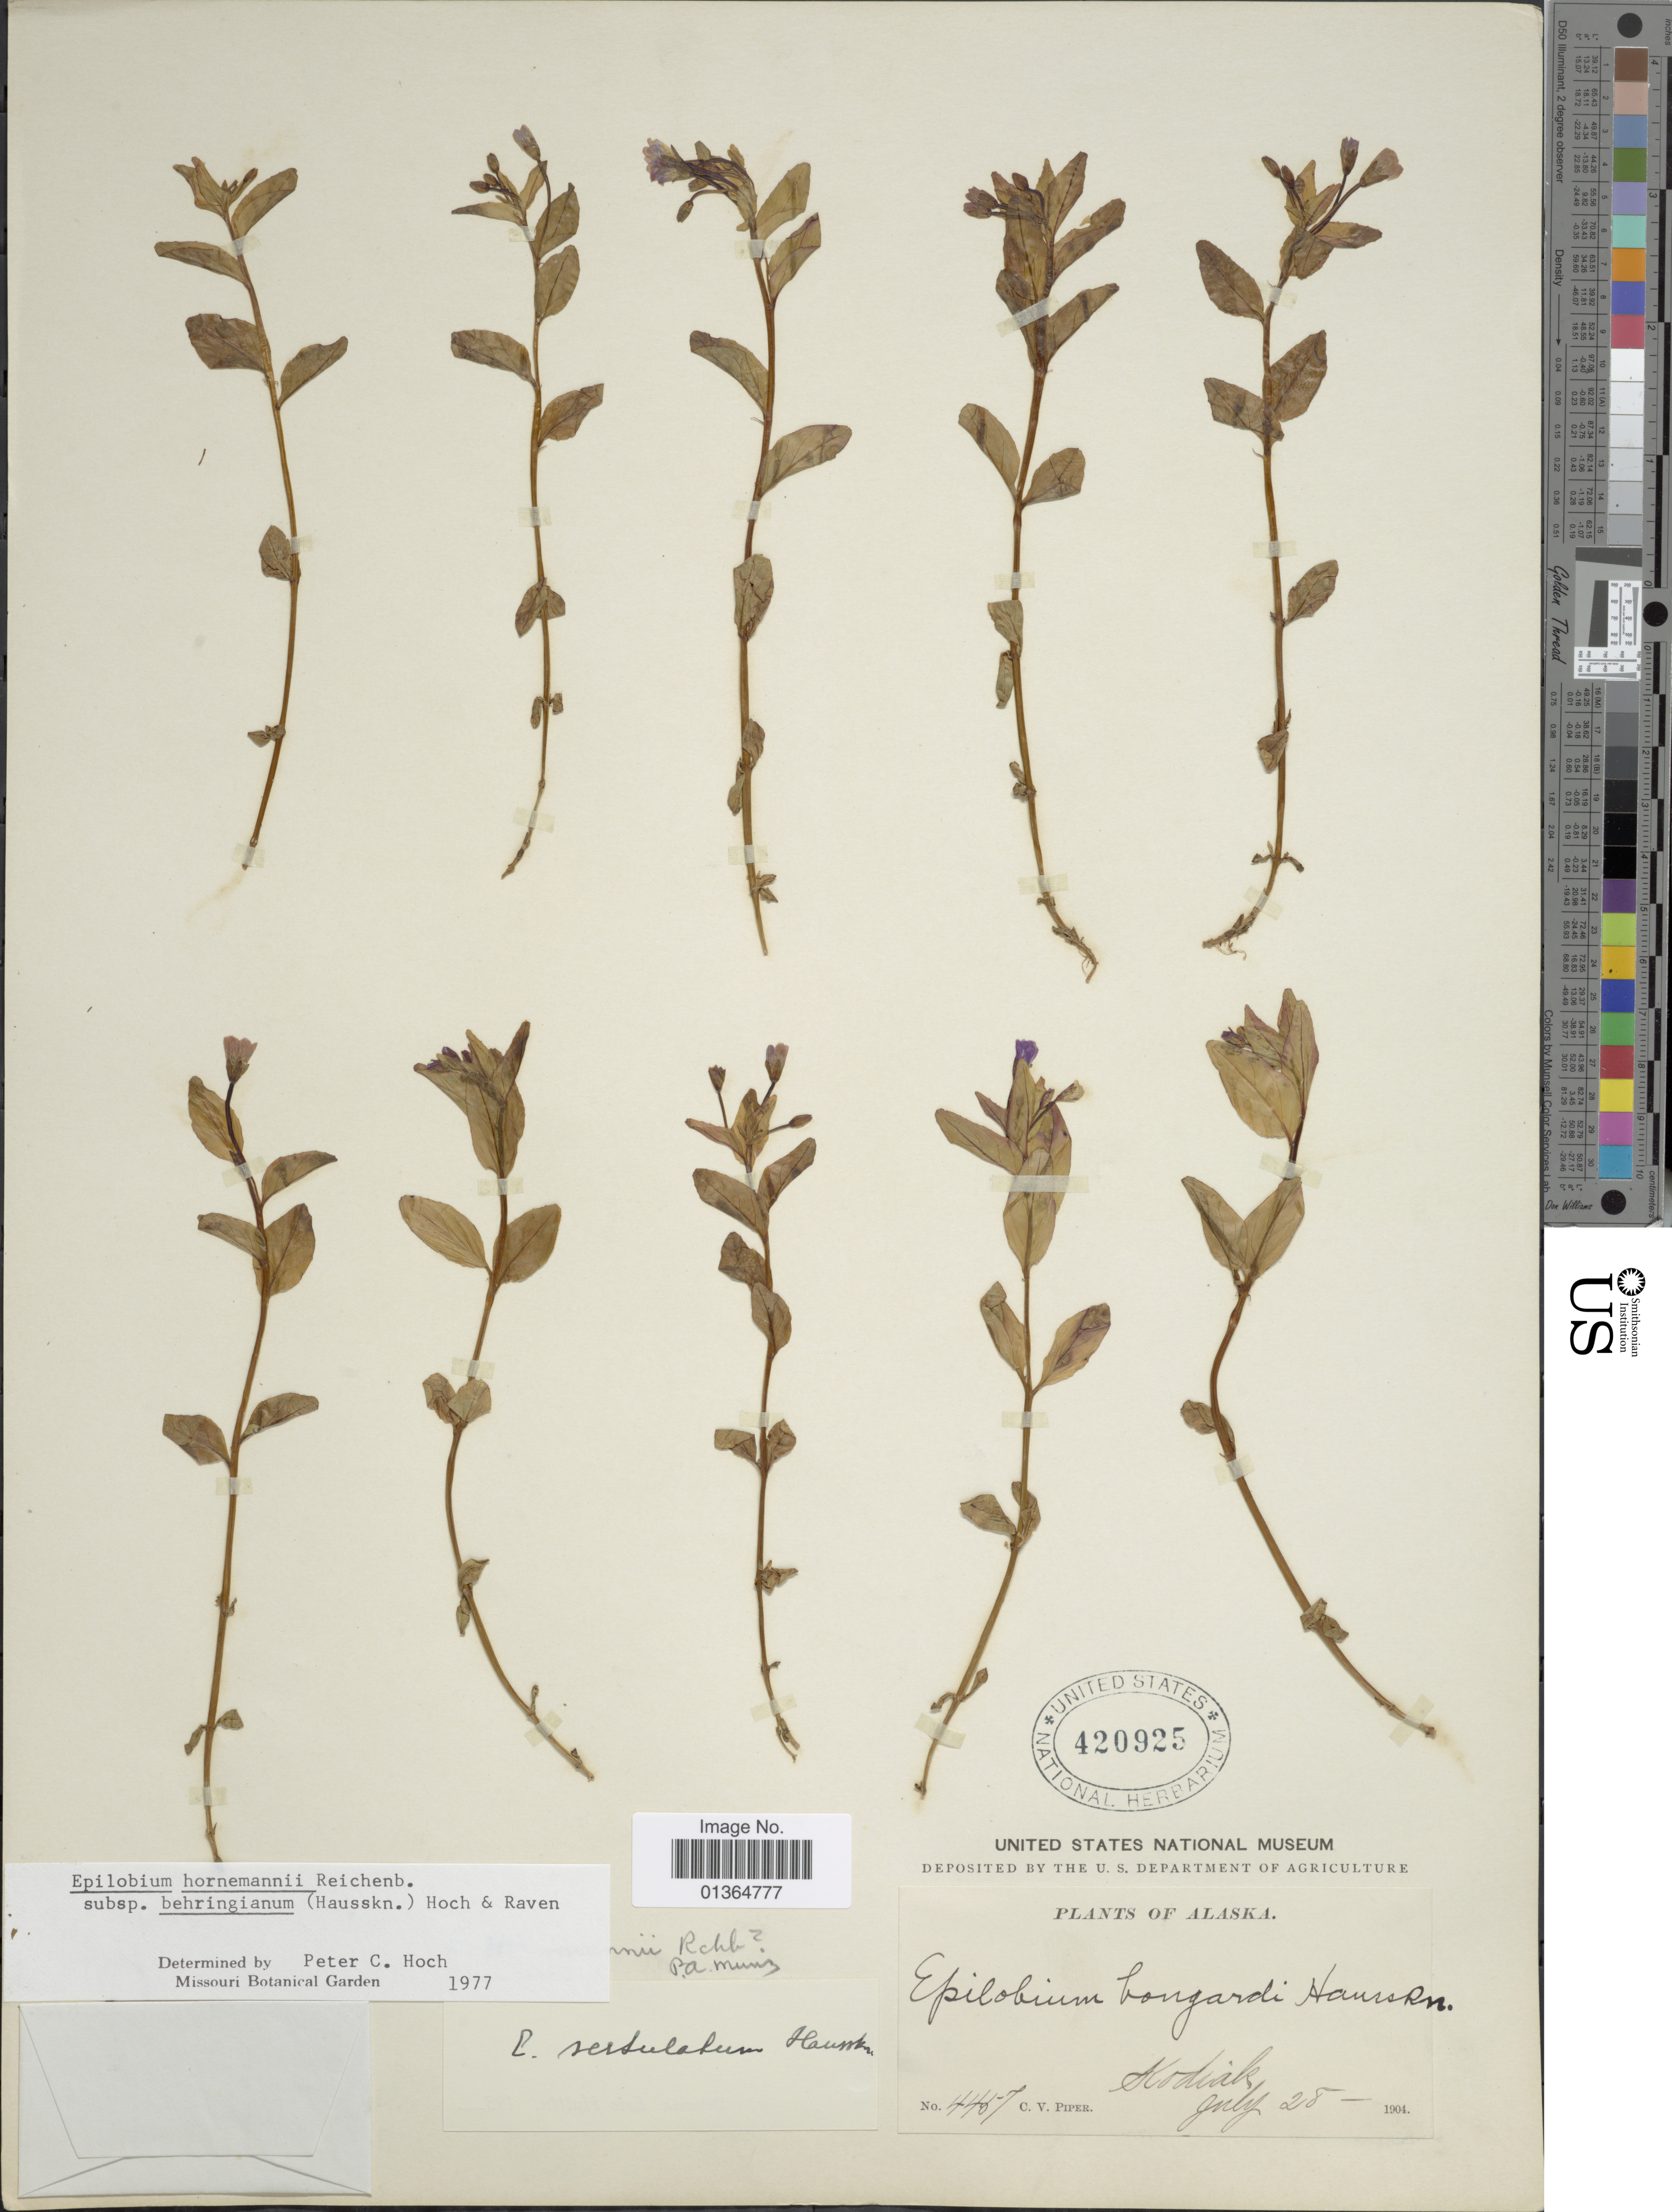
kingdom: Plantae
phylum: Tracheophyta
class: Magnoliopsida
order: Myrtales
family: Onagraceae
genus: Epilobium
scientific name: Epilobium hornemannii subsp. behringianum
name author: (Hausskn.) Hoch & P.H. Raven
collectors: C. V. Piper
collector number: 4457*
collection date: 1904-07-28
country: United States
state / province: Alaska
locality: Kodiak.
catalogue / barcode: US 420925